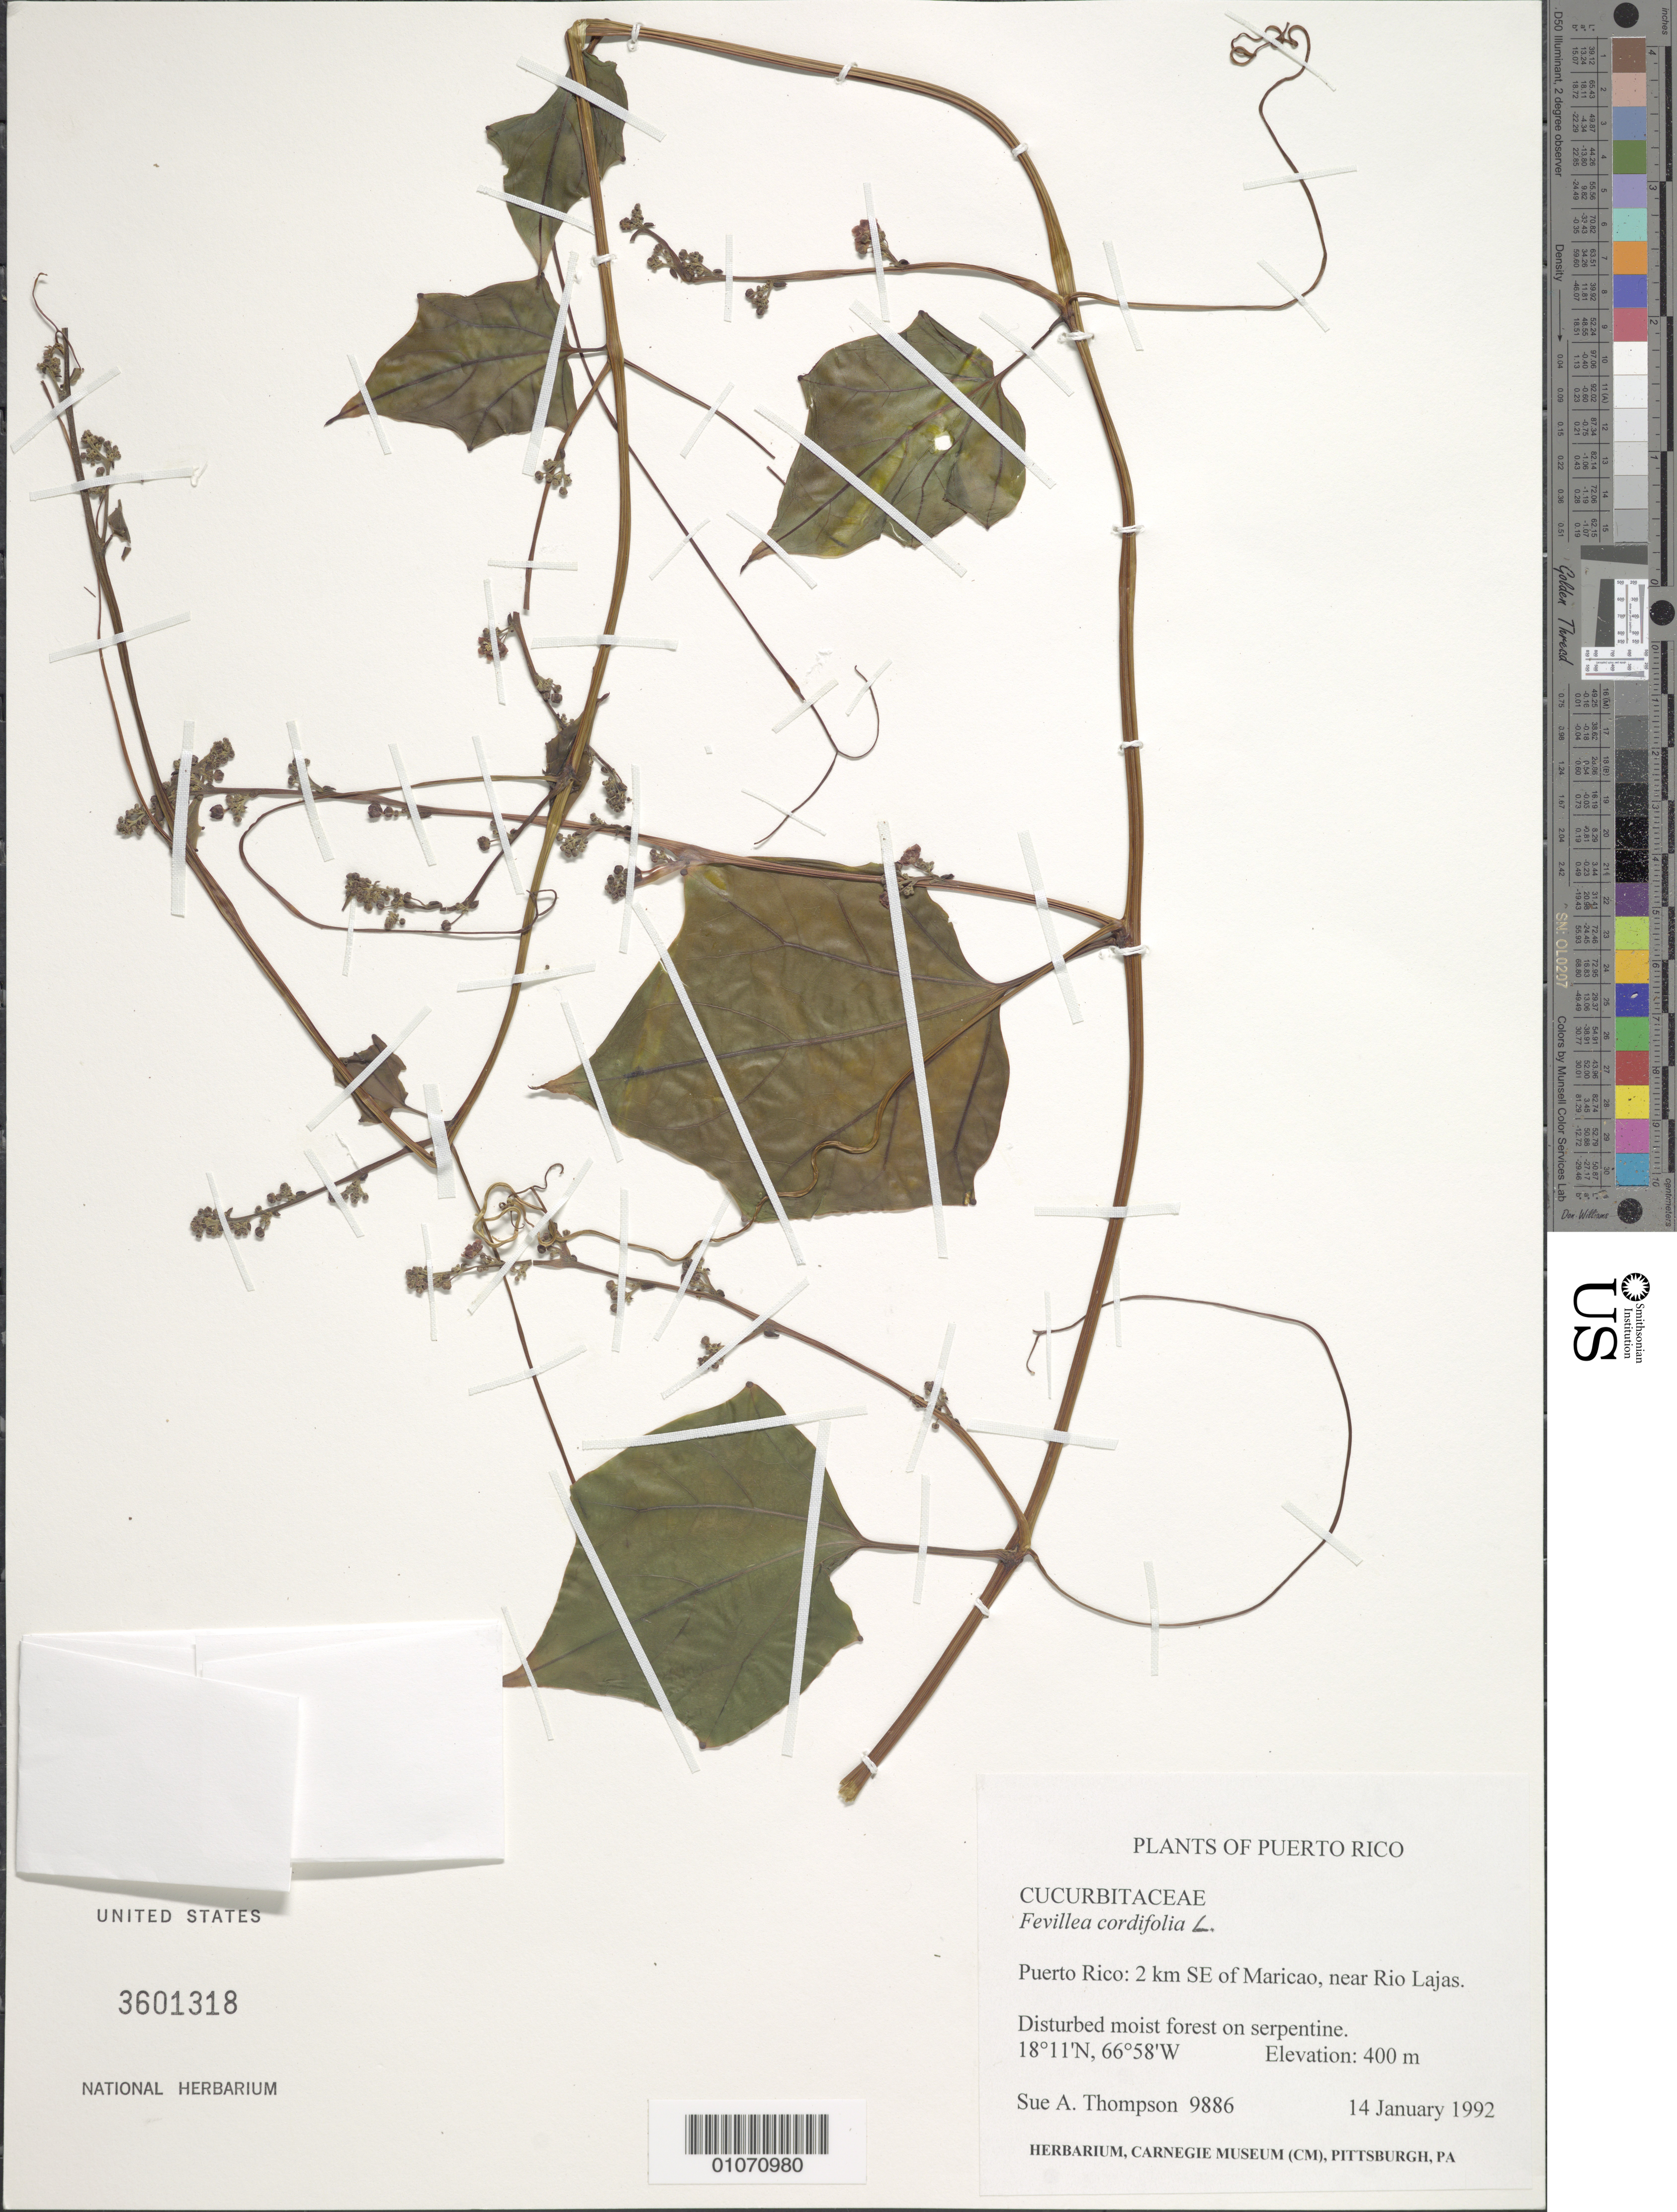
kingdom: Plantae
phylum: Tracheophyta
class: Magnoliopsida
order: Cucurbitales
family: Cucurbitaceae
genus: Fevillea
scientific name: Fevillea cordifolia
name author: L.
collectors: S. A. Thompson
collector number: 9886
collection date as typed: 14 Jan 1992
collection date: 1992-01-14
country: Puerto Rico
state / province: Maricao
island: Puerto Rico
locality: Maricao, 2 km SE of, near Rio Lajas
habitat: Disturbed moist forest on serpentine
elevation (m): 400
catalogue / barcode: US 3601318